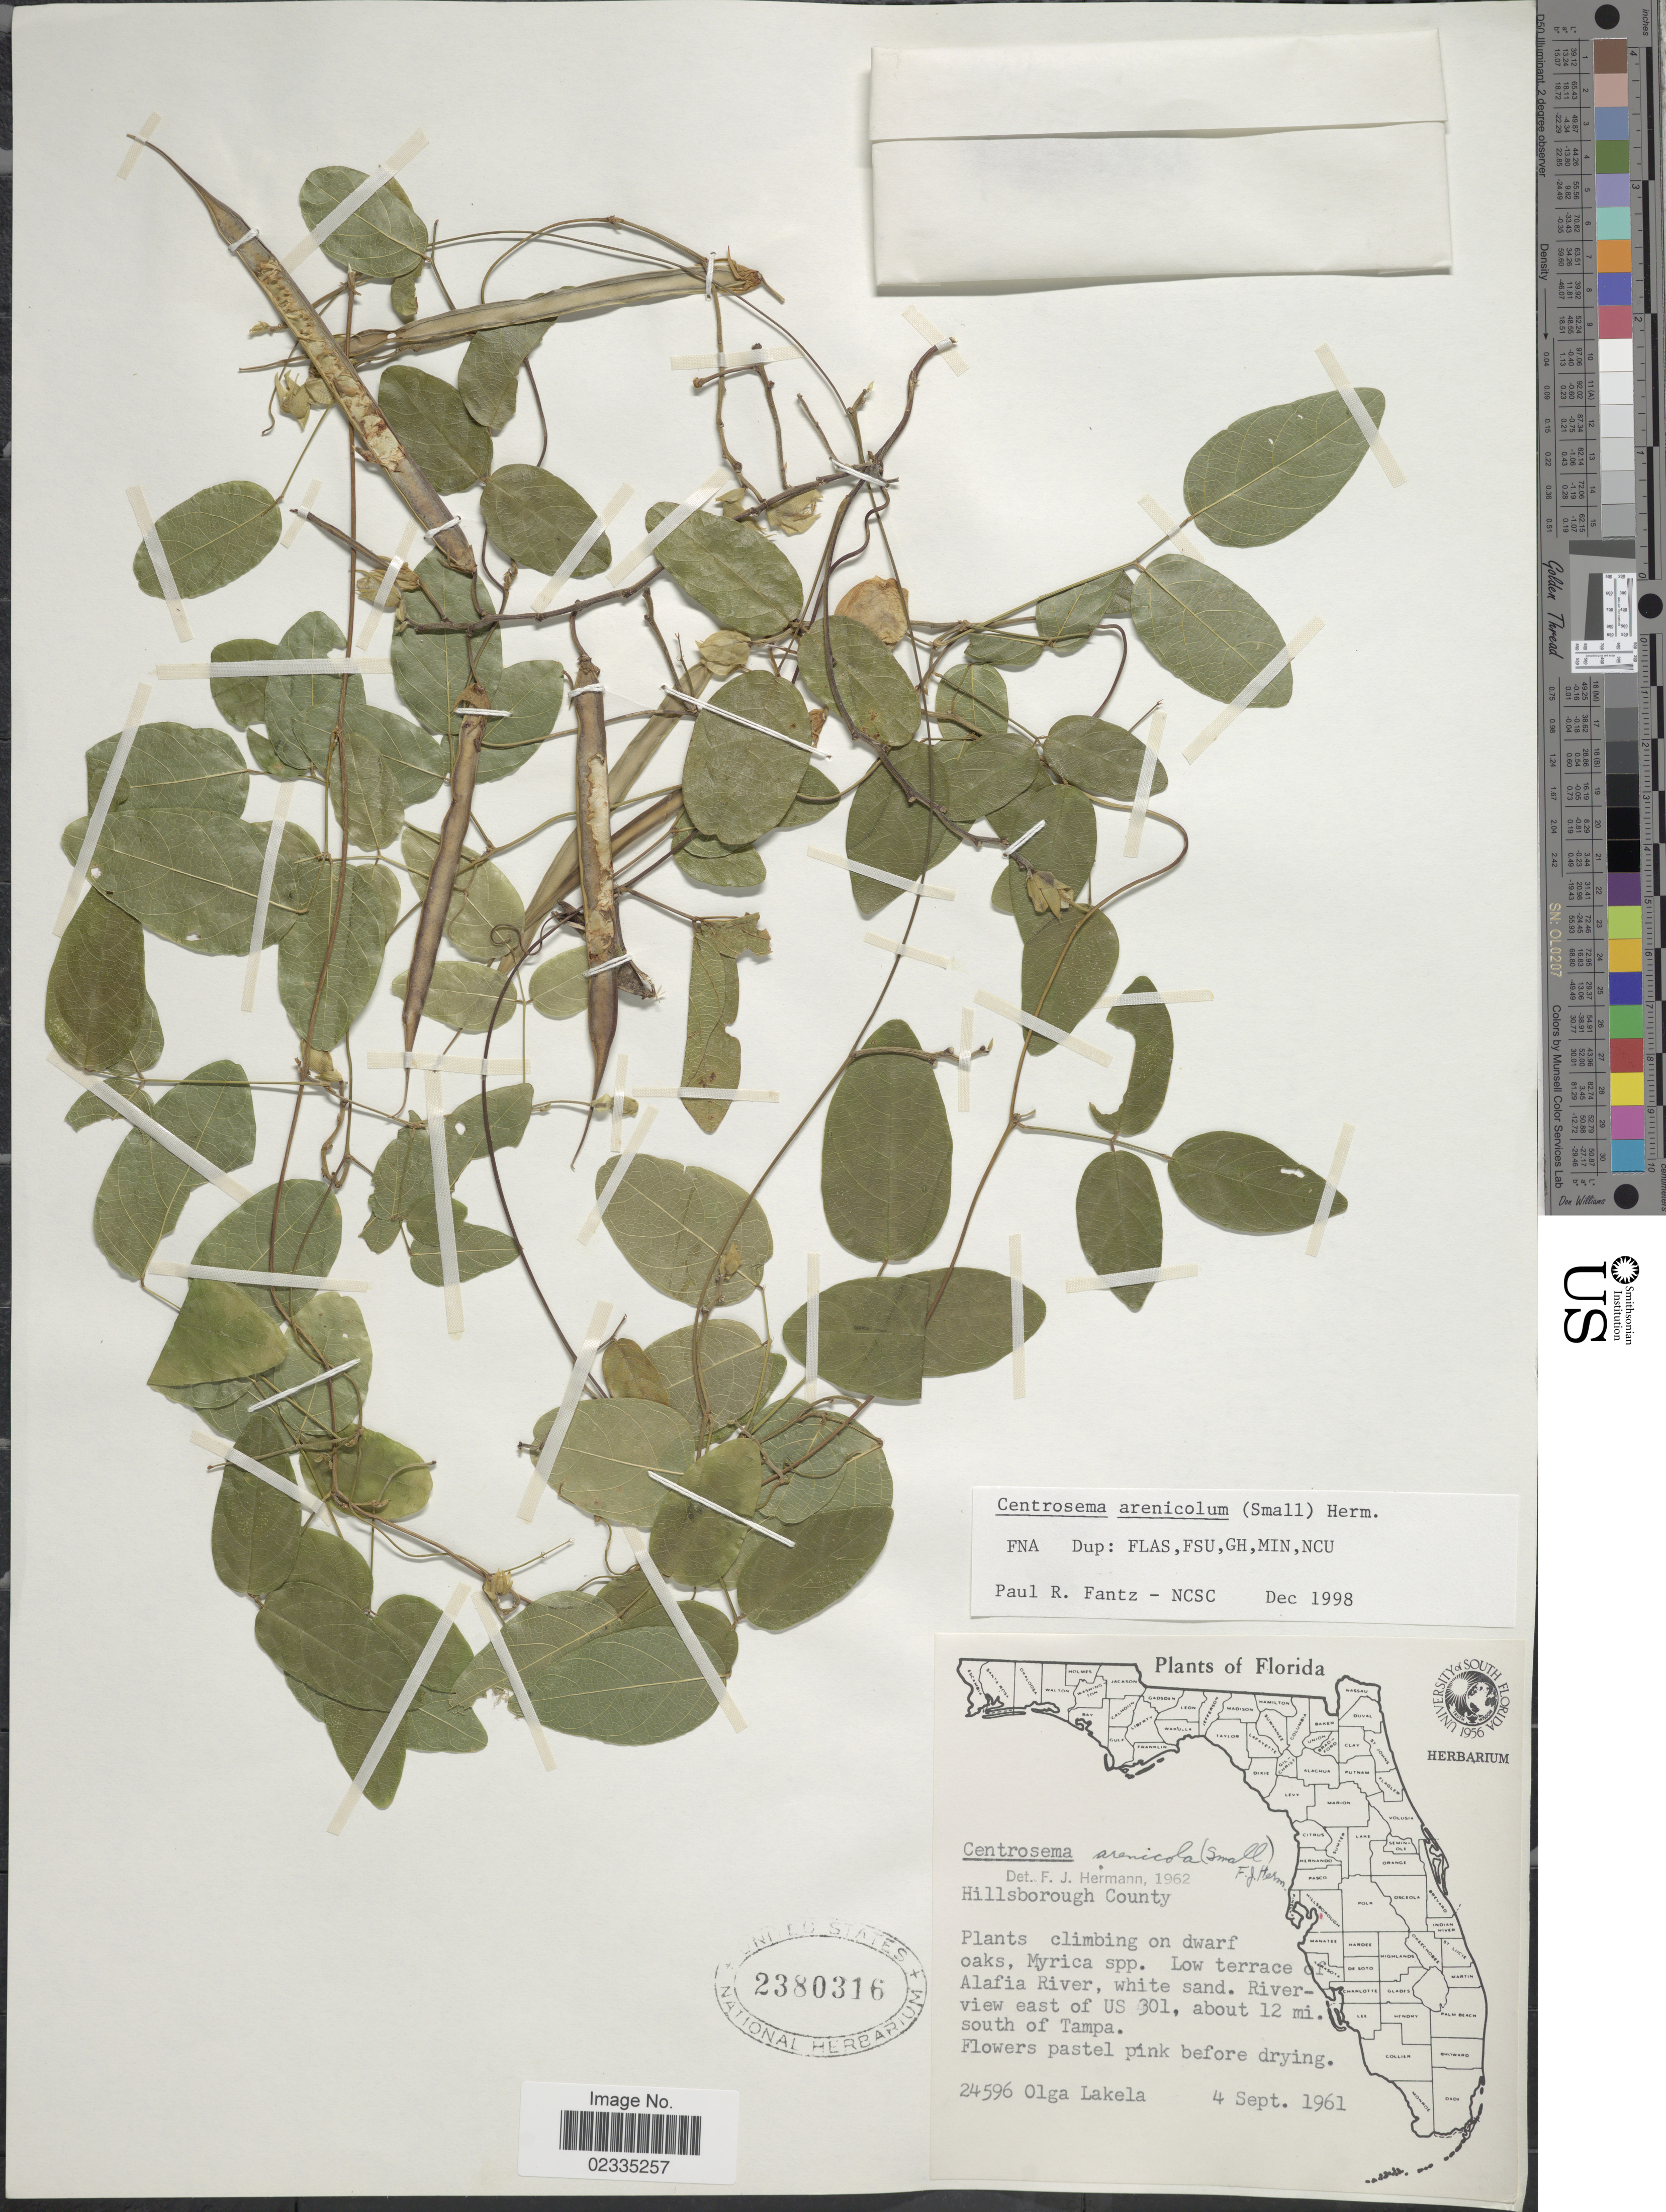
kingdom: Plantae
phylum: Tracheophyta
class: Magnoliopsida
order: Fabales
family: Fabaceae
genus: Centrosema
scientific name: Centrosema arenicola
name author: (Small) F.J. Herm.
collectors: O. K. Lakela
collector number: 24596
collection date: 1961-09-04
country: United States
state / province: Florida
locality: Hillsborough County. Low terrace of Alafia River, white sand. Riverview east of US 301, about 12 mi. south of Tampa.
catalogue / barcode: US 2380316